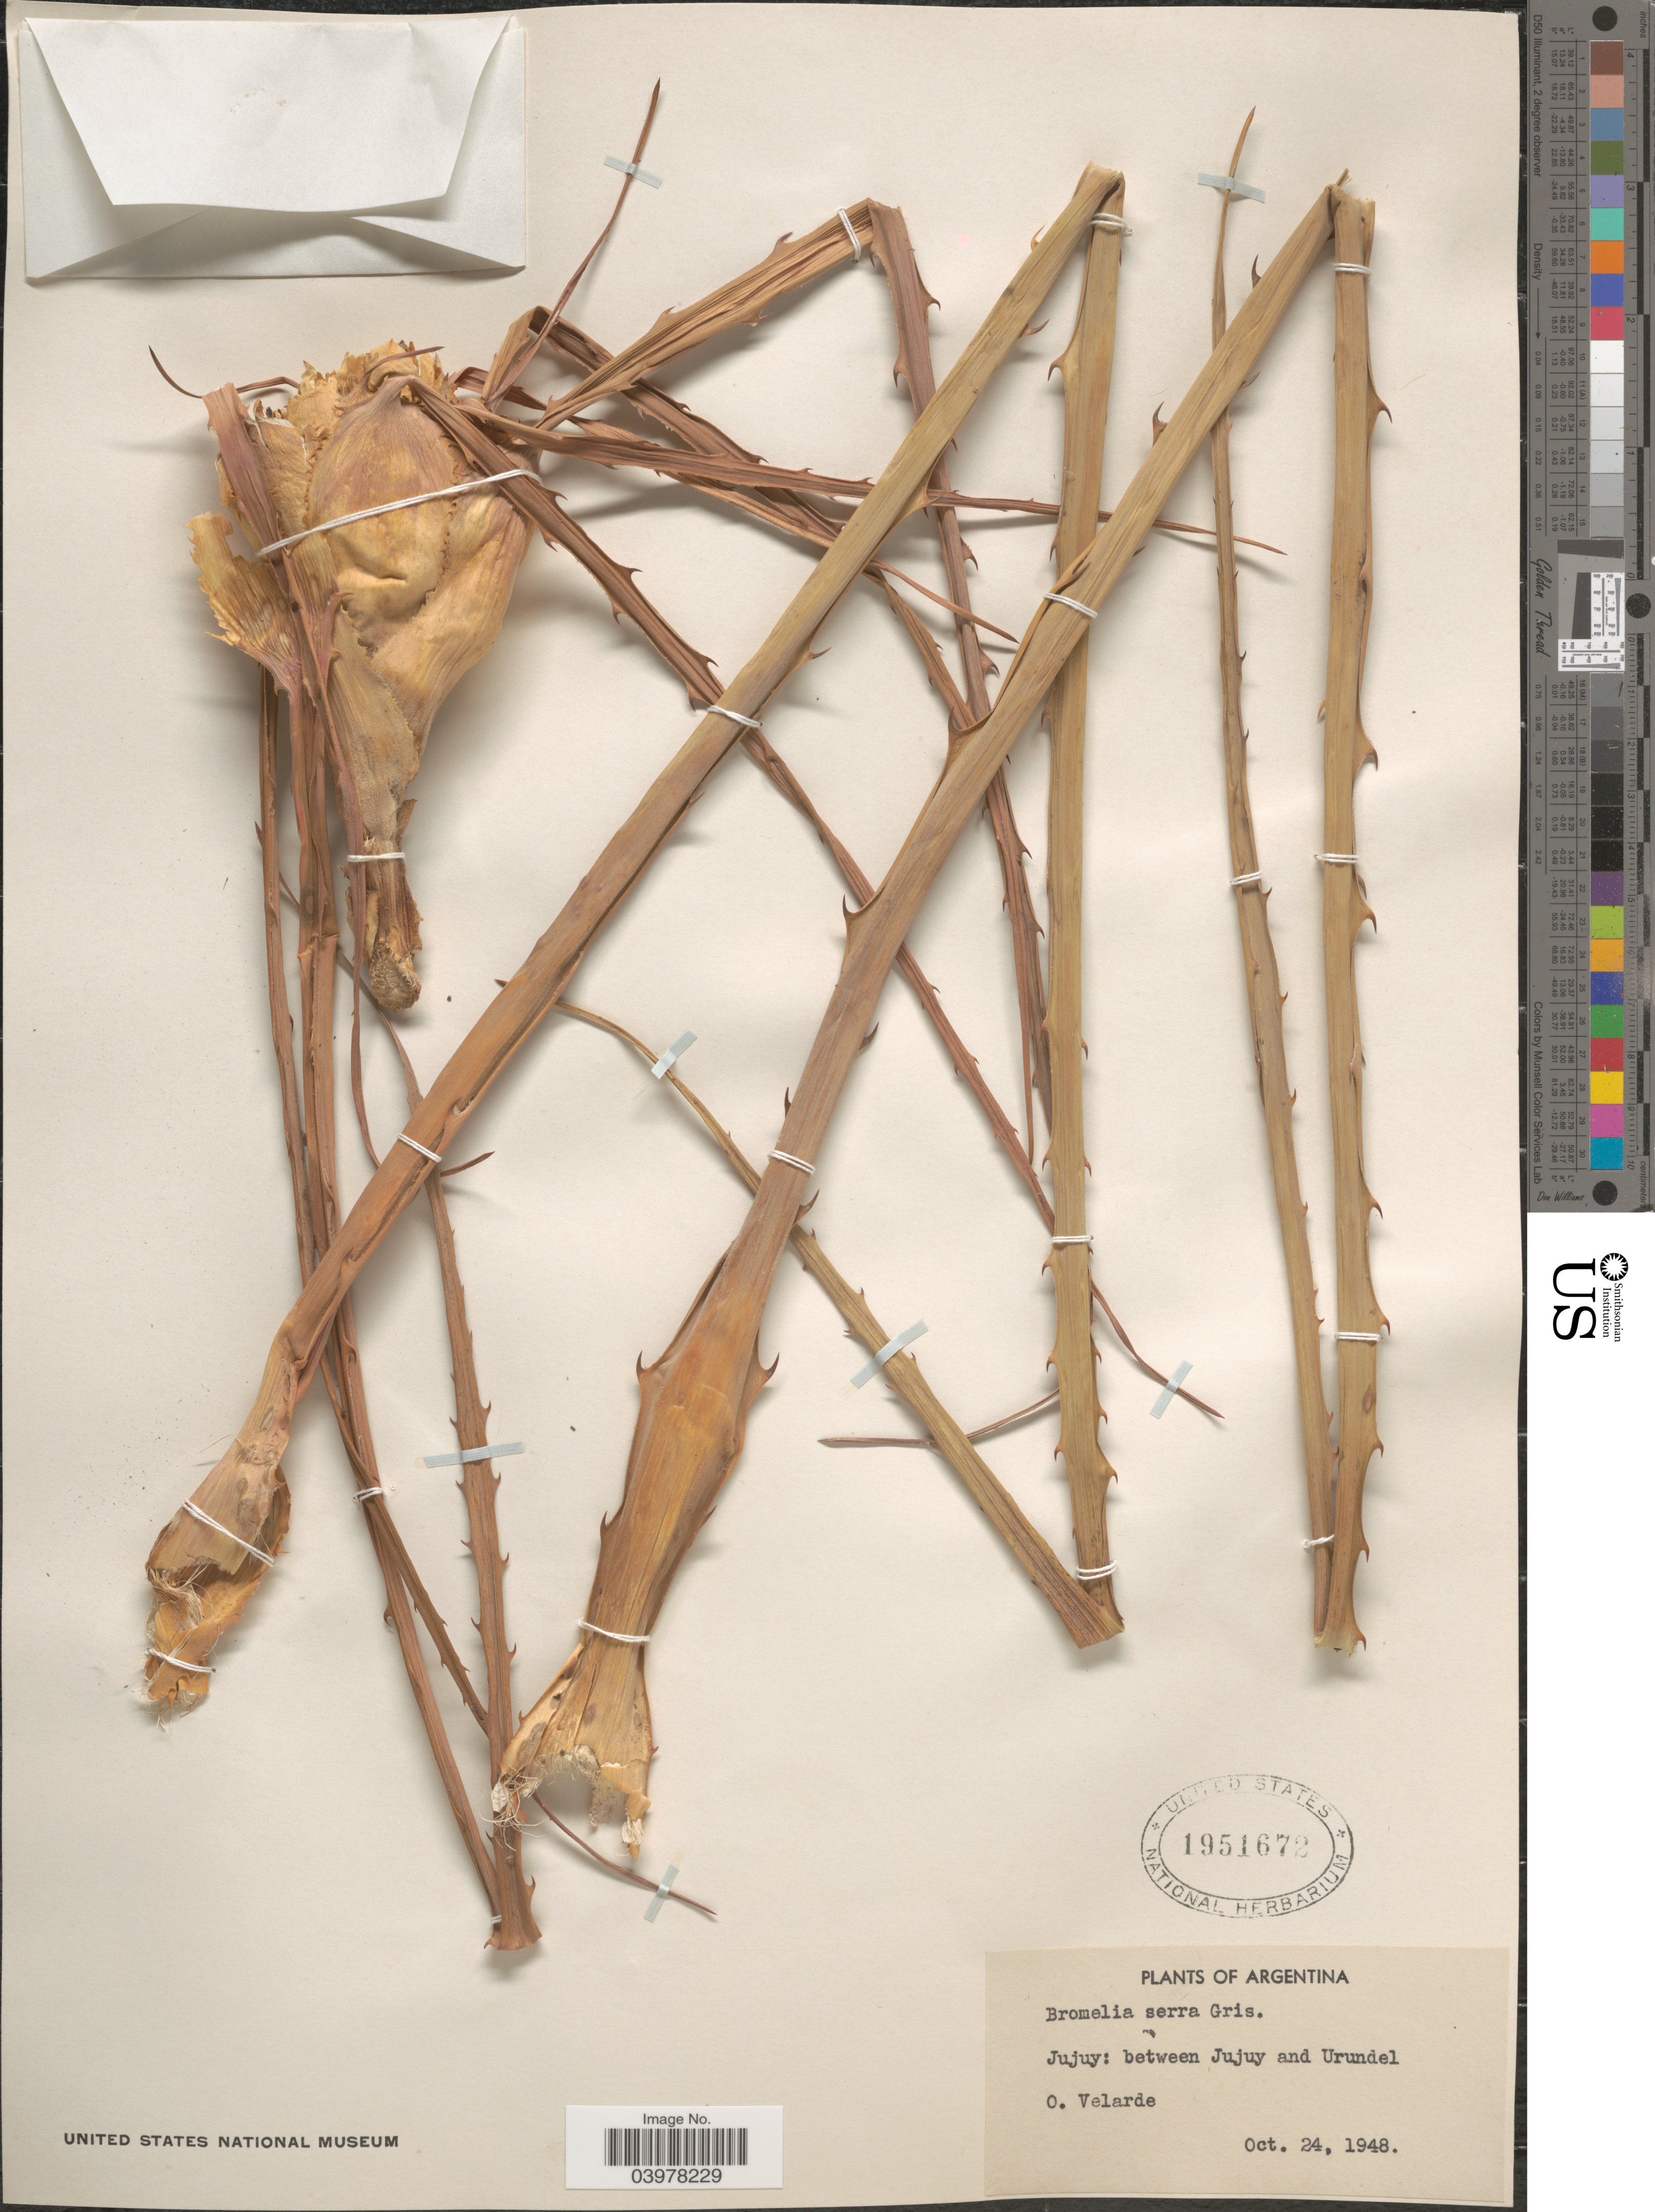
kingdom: Plantae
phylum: Tracheophyta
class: Liliopsida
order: Poales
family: Bromeliaceae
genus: Bromelia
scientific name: Bromelia serra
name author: Griseb.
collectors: O. Velarde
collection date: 1948-10-24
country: Argentina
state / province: Jujuy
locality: Between Jujuy and Urundel.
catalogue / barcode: US 1951672